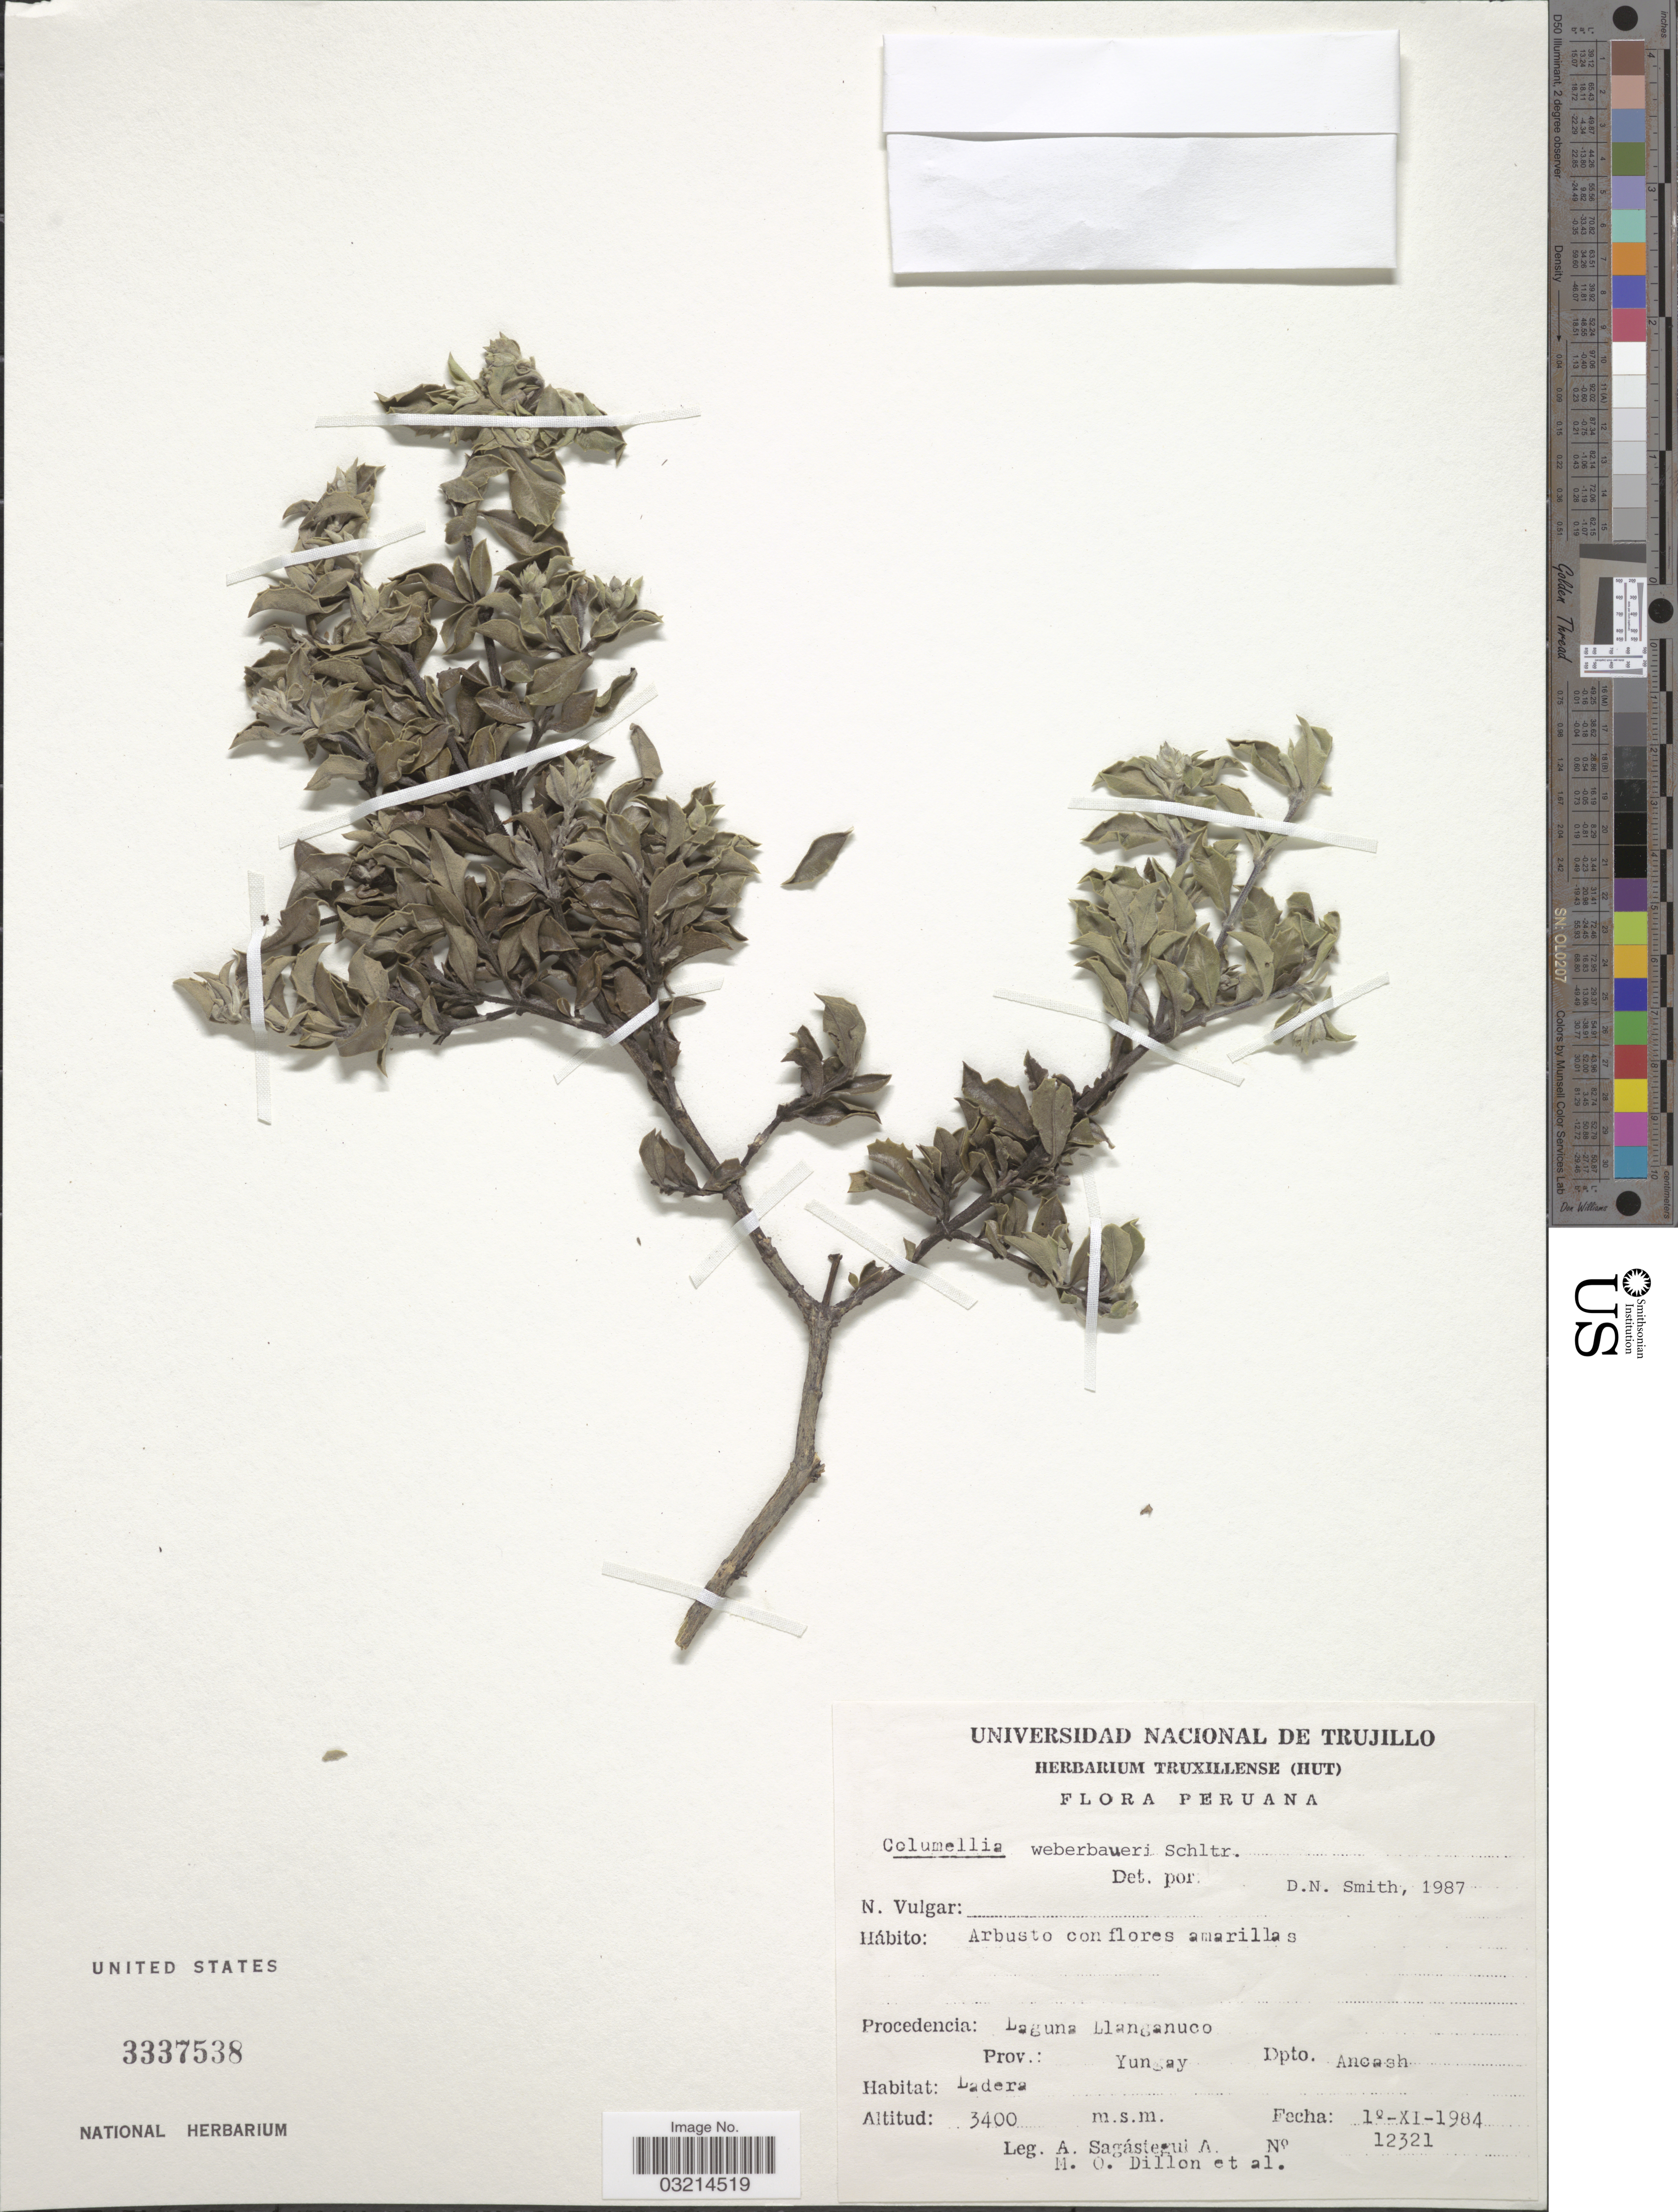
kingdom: Plantae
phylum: Tracheophyta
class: Magnoliopsida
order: Bruniales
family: Columelliaceae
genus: Columellia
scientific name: Columellia weberbaueri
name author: Schltr.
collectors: A. Sagástegui A., M. O. Dillon & et al.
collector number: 12321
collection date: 1984-11-01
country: Peru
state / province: Ancash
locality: Procedencia: Laguna Llanganuco, Prov.: Yungay, Dpto. Ancash.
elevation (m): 3400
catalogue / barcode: US 3337538